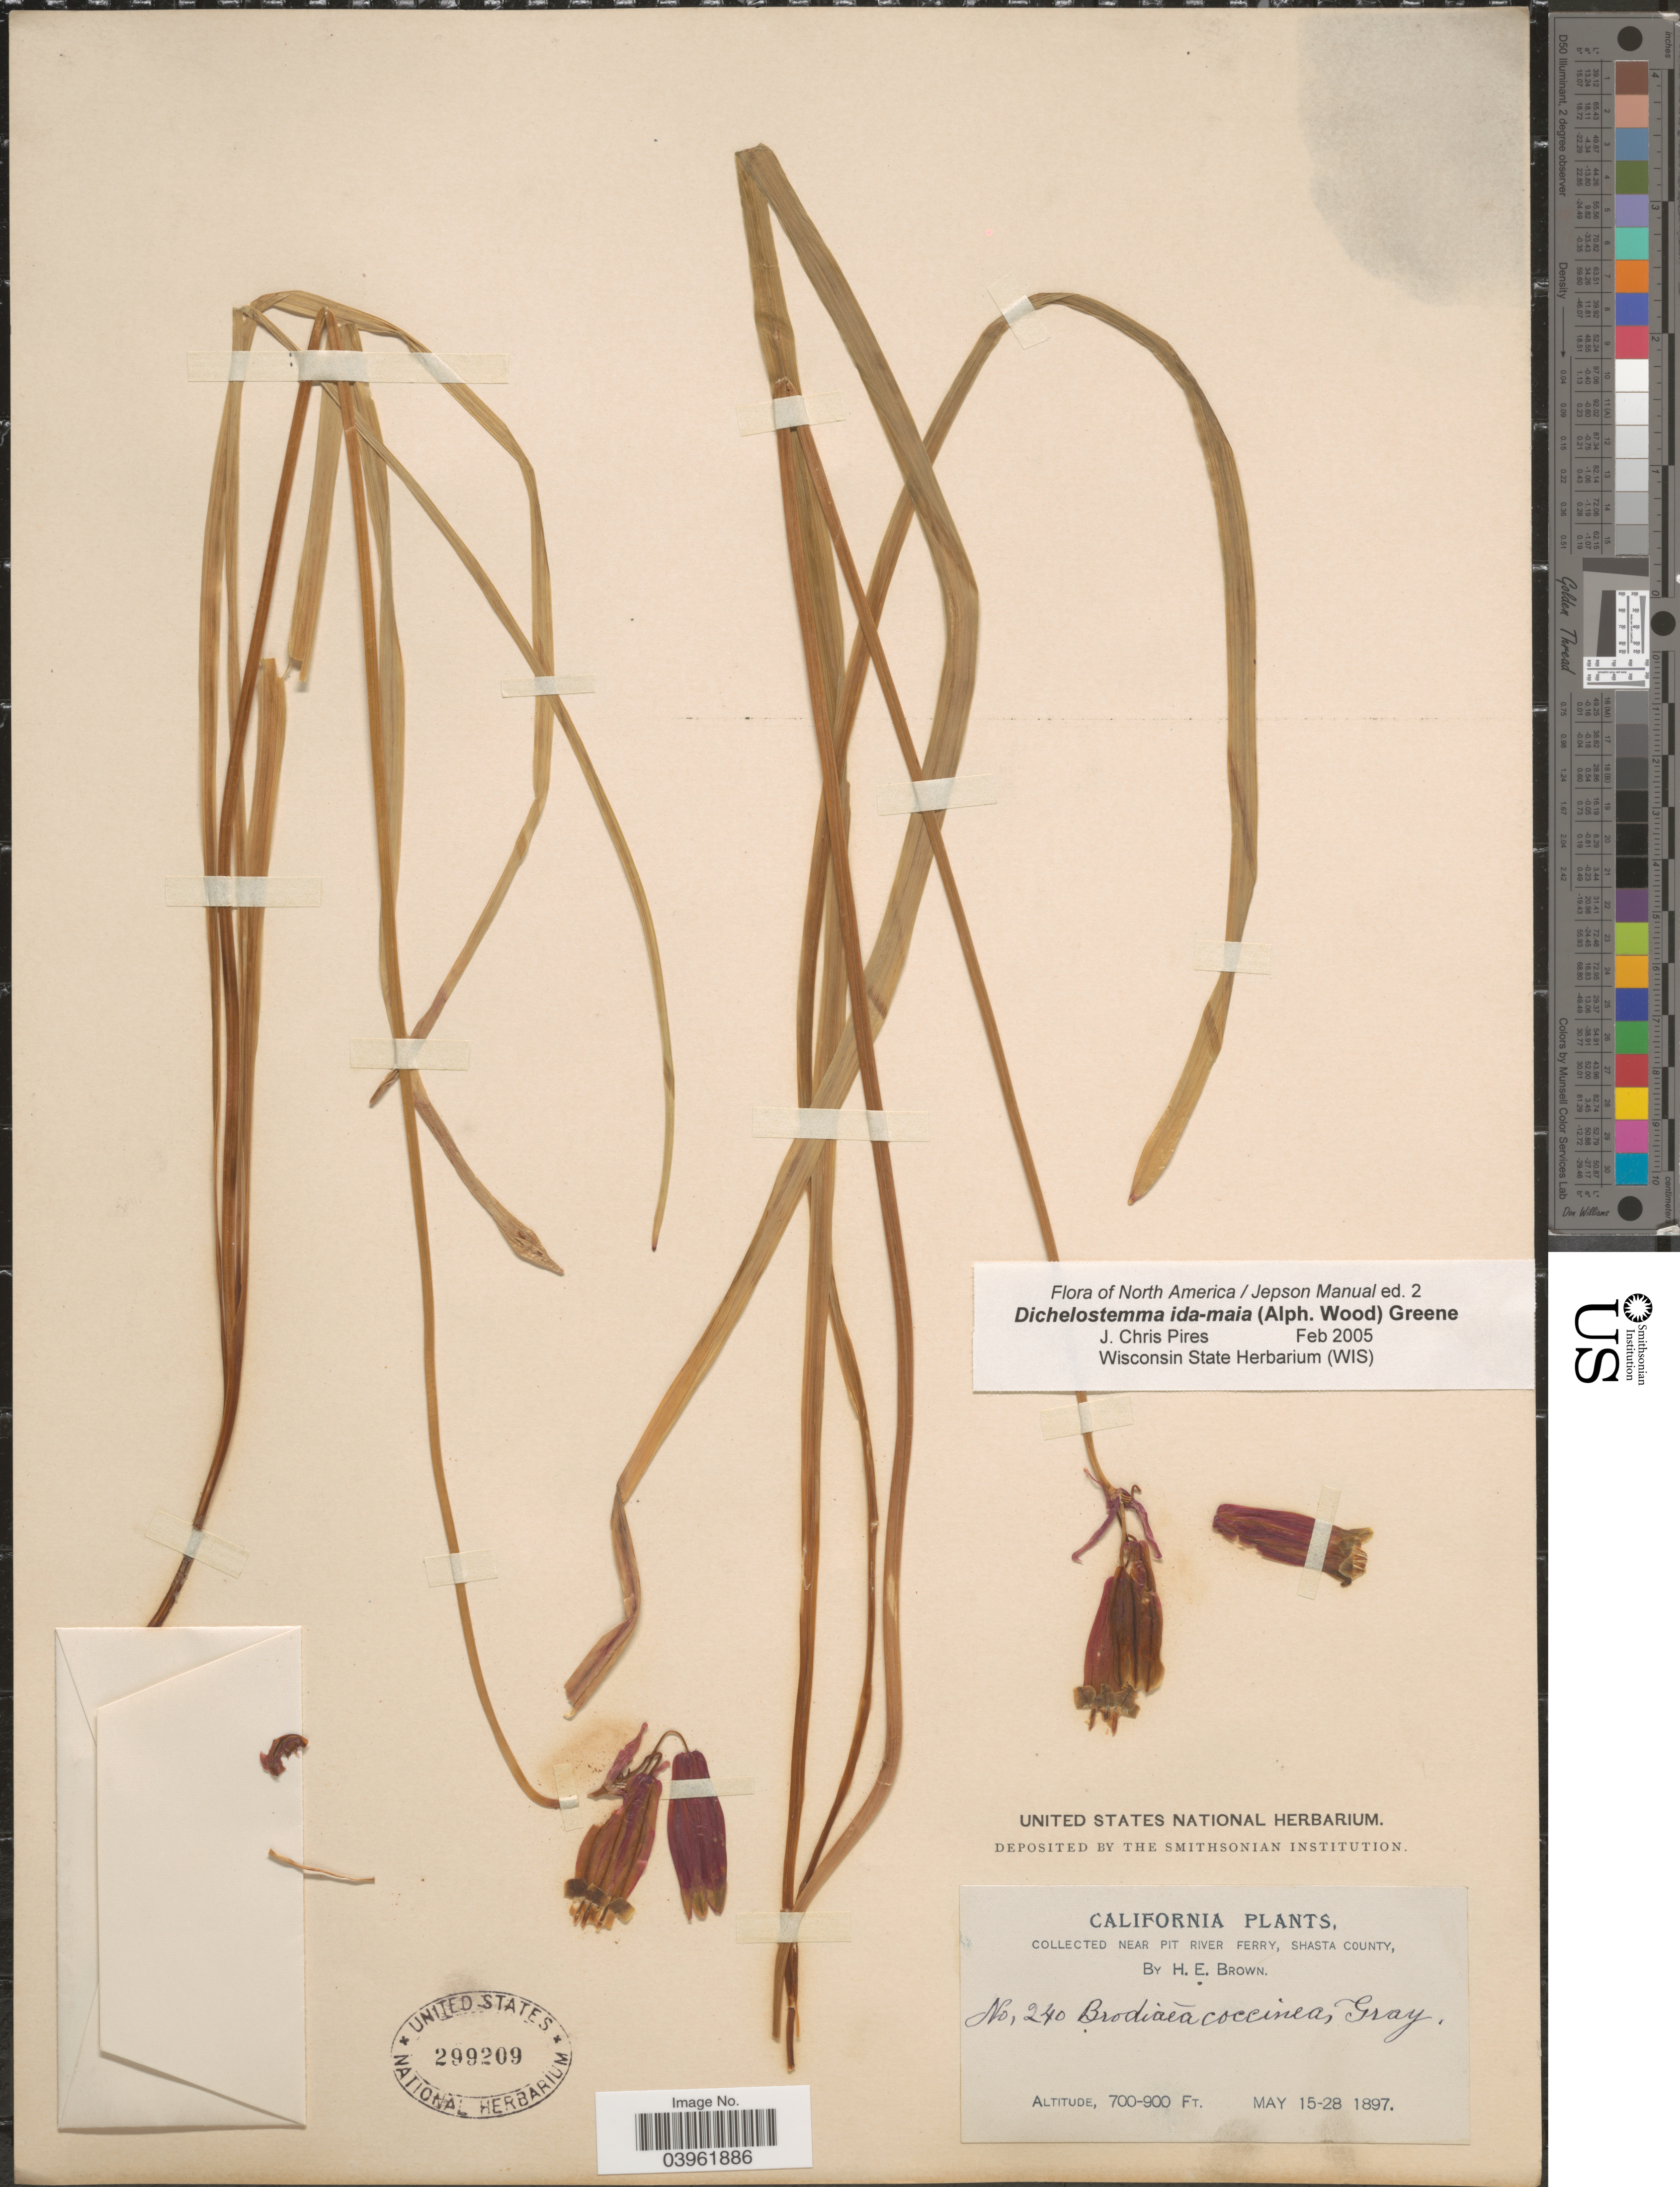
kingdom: Plantae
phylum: Tracheophyta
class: Liliopsida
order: Asparagales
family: Asparagaceae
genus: Dichelostemma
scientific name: Dichelostemma ida-maia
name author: (Alph. Wood) Greene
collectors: H. E. Brown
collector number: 240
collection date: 1897-05-15/1897-05-28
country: United States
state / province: California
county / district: Shasta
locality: Near Pit River Ferry, Shasta County.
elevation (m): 213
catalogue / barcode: US 299209